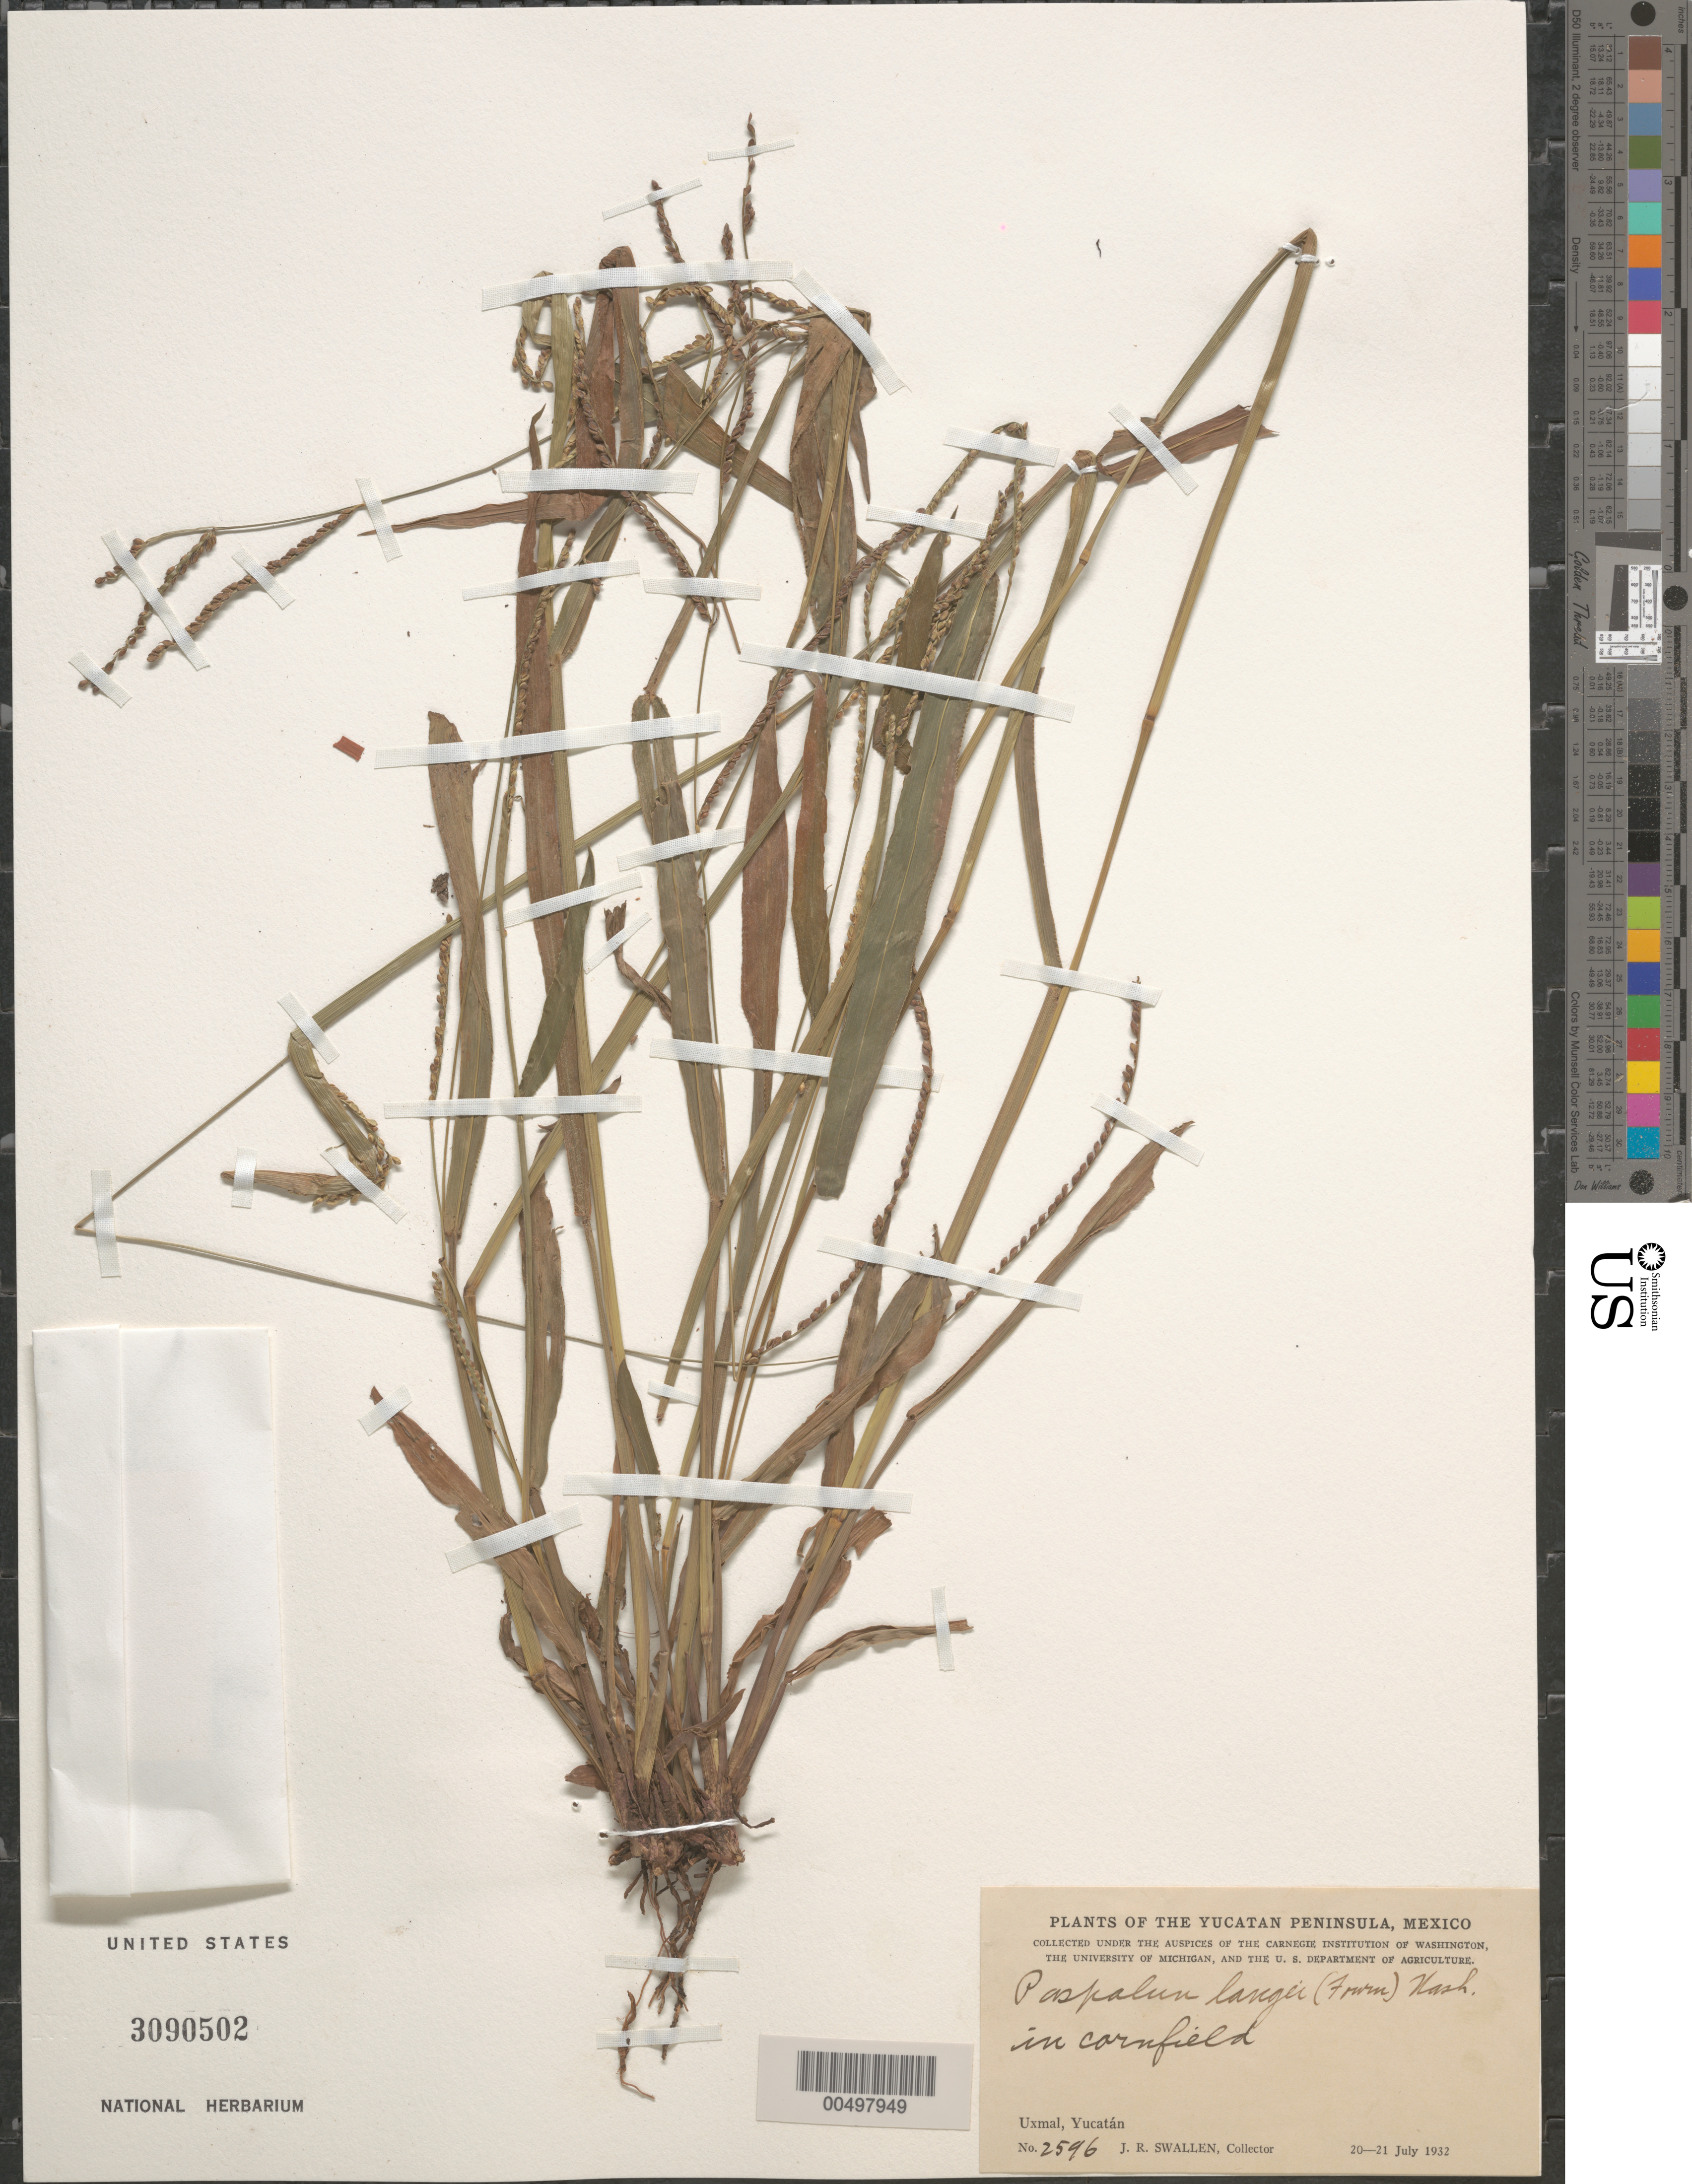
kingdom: Plantae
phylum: Tracheophyta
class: Liliopsida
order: Poales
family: Poaceae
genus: Paspalum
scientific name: Paspalum langei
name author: (E. Fourn.) Nash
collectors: J. R. Swallen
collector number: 2596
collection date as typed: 20 Jul 1932 to 21 Jul 1932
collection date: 1932-07-20/1932-07-21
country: Mexico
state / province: Yucatan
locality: Yucatan Peninsula, Uxmal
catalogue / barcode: US 3090502